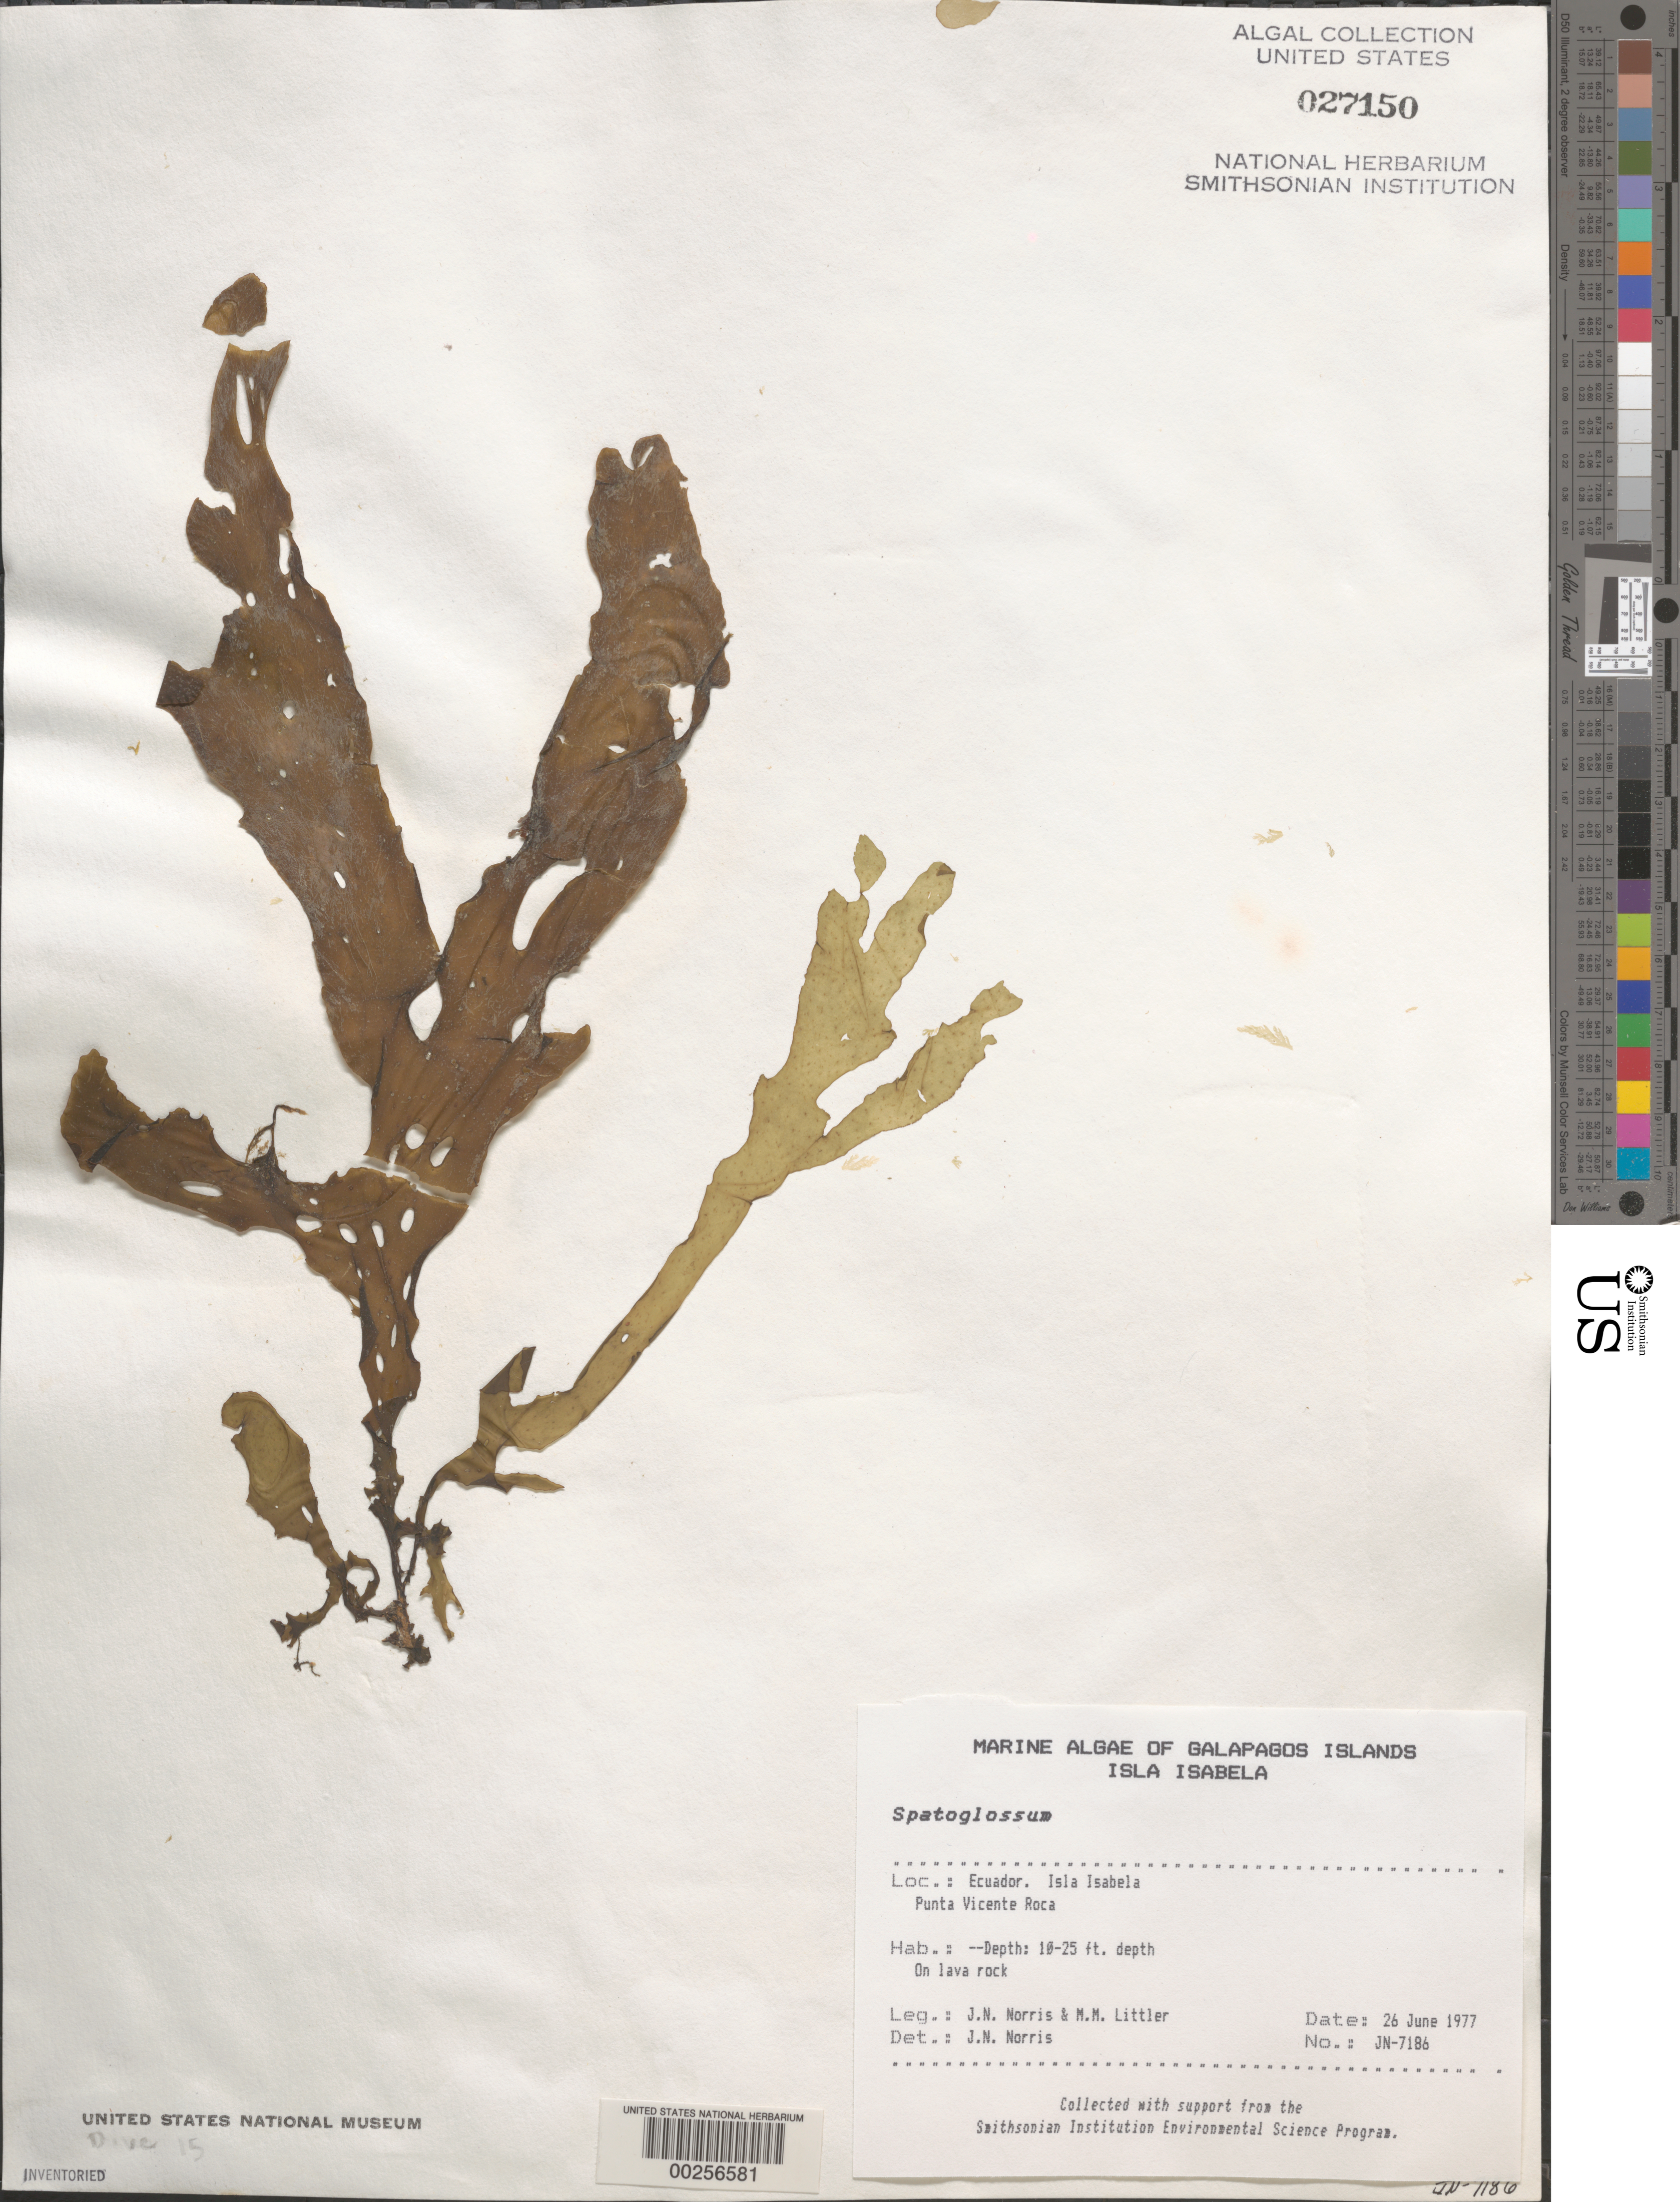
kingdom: Chromista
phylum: Ochrophyta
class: Phaeophyceae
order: Dictyotales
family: Dictyotaceae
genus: Spatoglossum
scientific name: Spatoglossum sp.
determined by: Norris, James N.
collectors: J. N. Norris & M. M. Littler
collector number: JN-7186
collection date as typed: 26 Jun 1977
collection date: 1977-06-26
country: Ecuador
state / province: Colón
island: Isabela [Albemarle]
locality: Punta Vicente Roca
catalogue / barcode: US 27150